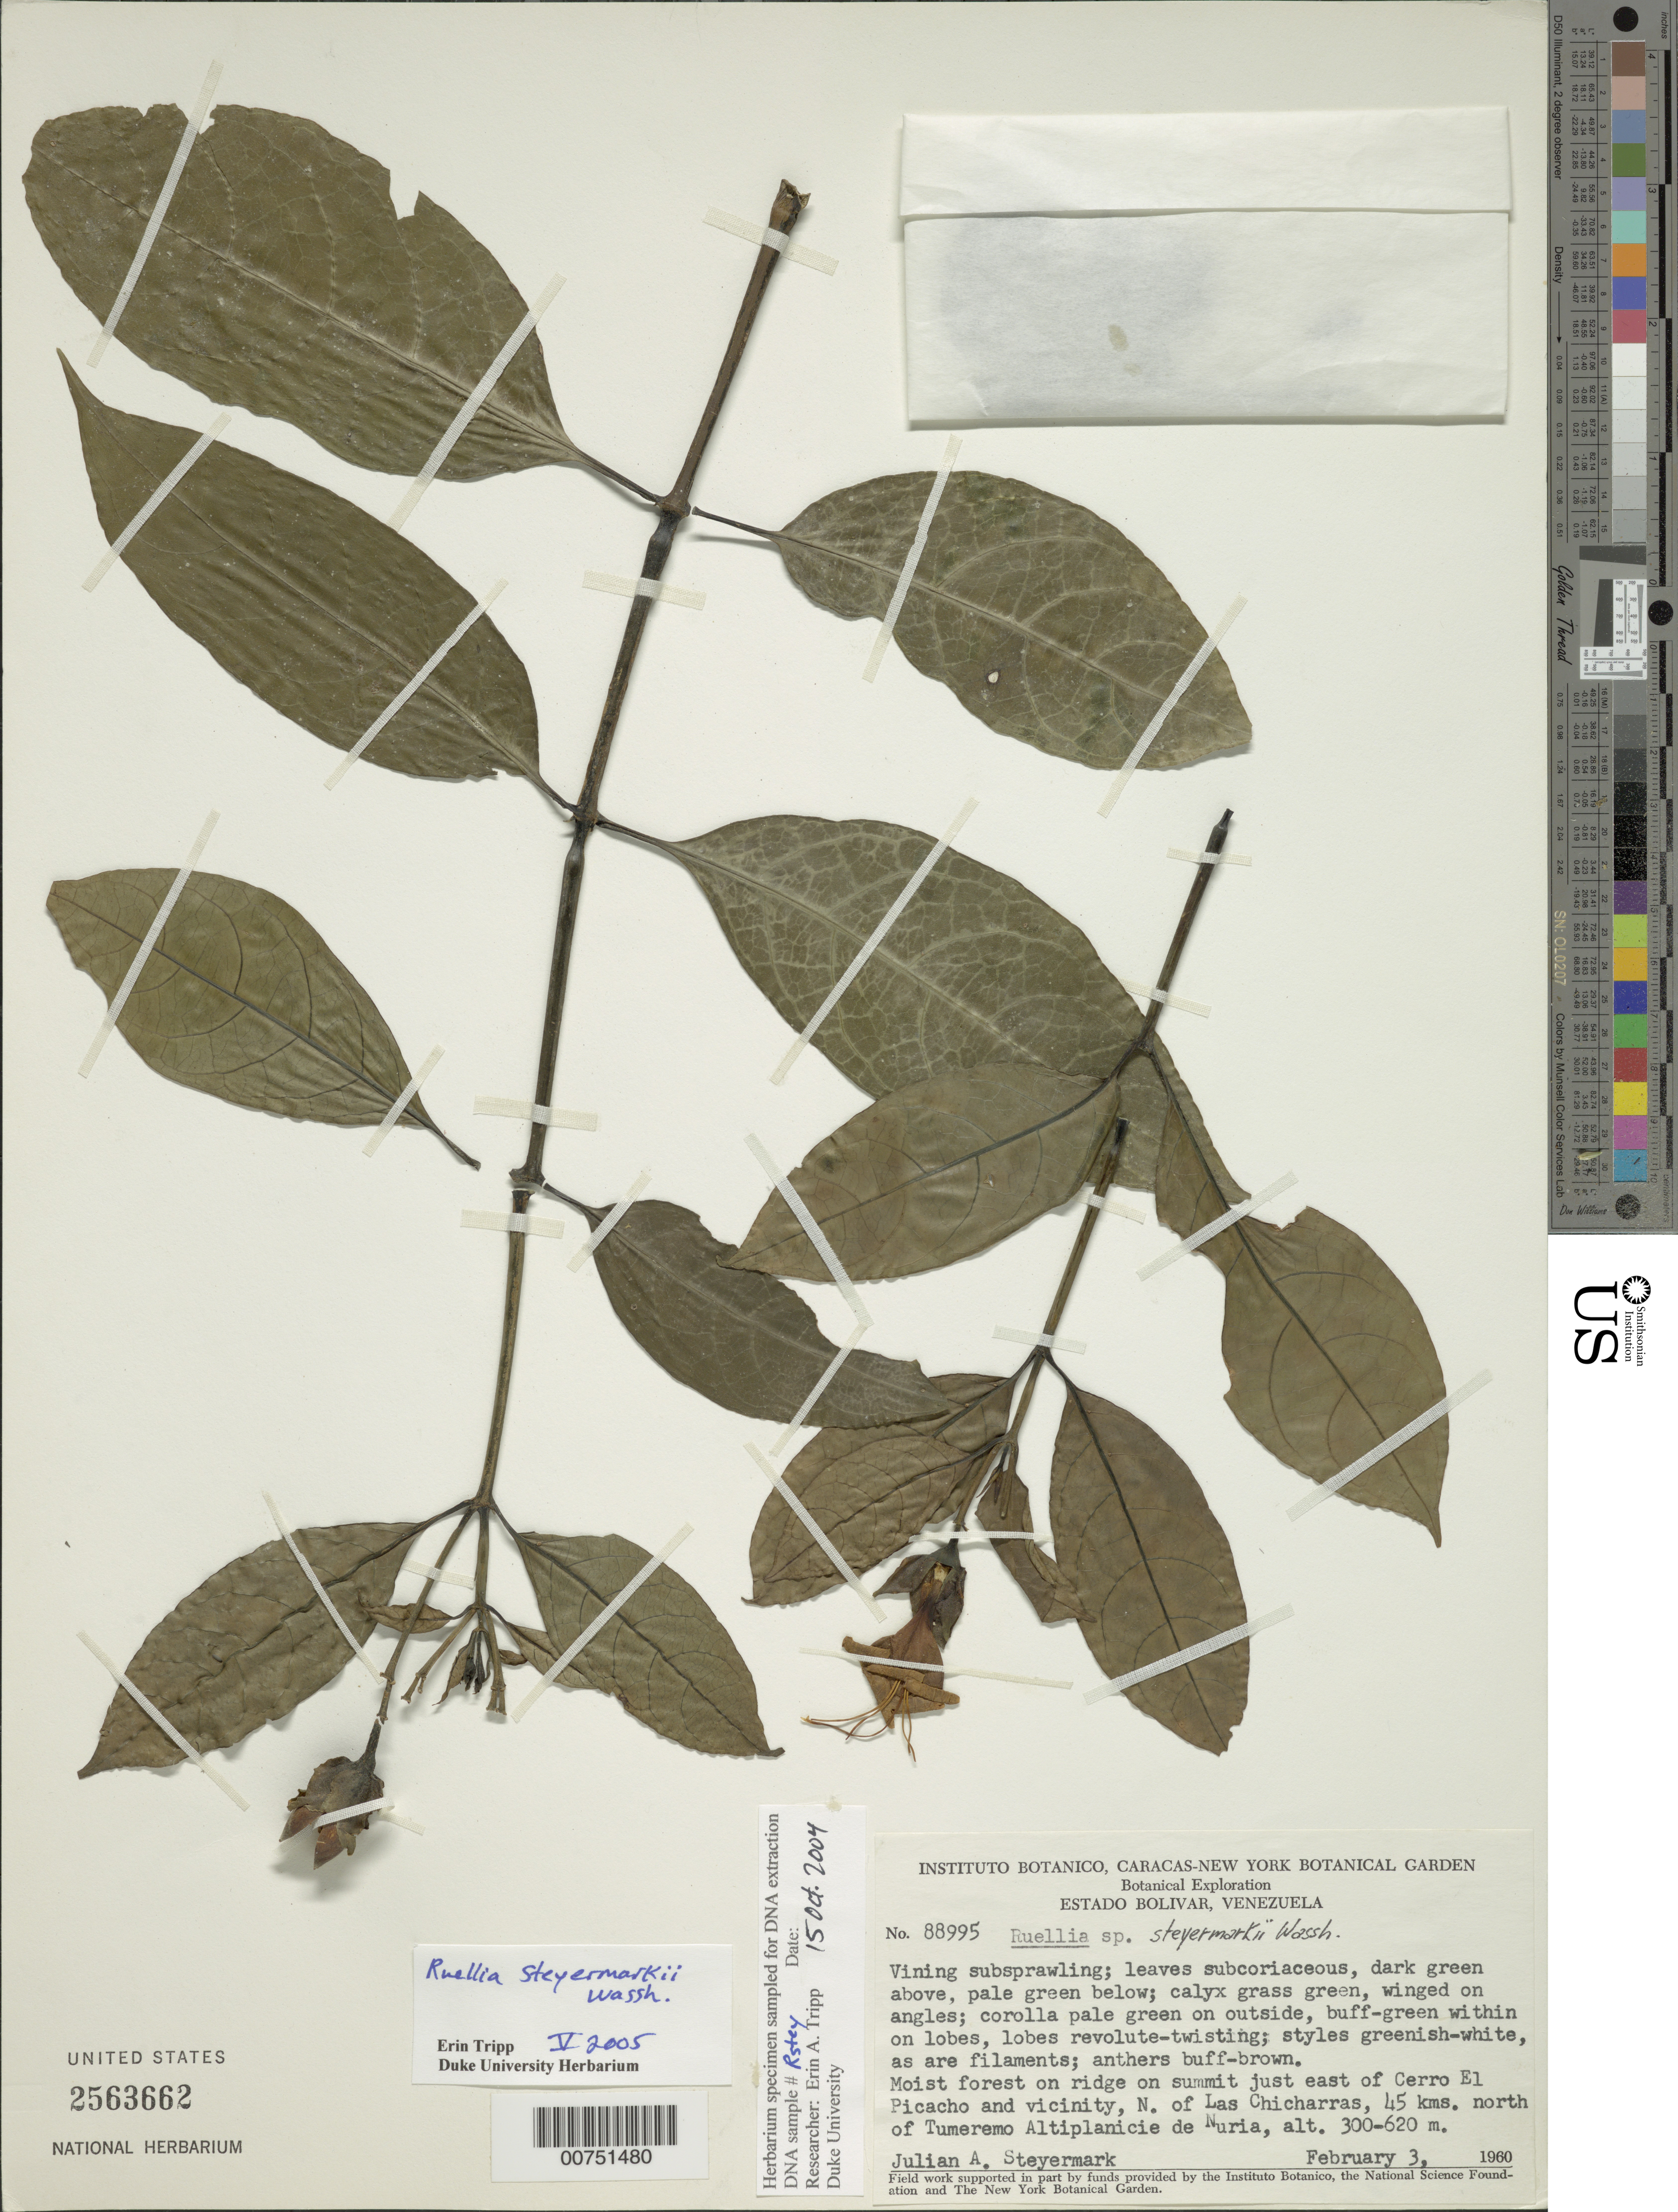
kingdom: Plantae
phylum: Tracheophyta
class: Magnoliopsida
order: Lamiales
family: Acanthaceae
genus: Ruellia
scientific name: Ruellia steyermarkii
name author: Wassh.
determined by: Wasshausen, Dieter C., (BOT), Smithsonian Institution - National Museum of Natural History (UNITED STATES)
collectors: J. Steyermark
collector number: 88995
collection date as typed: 3-Feb-61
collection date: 1961-02-03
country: Venezuela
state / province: Bolívar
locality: Cerro El Picacho, N of Las Chicharras, 45 km N of Tumeremo, Altiplanicie de Nuria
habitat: Moist forest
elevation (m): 300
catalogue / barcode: US 2563662